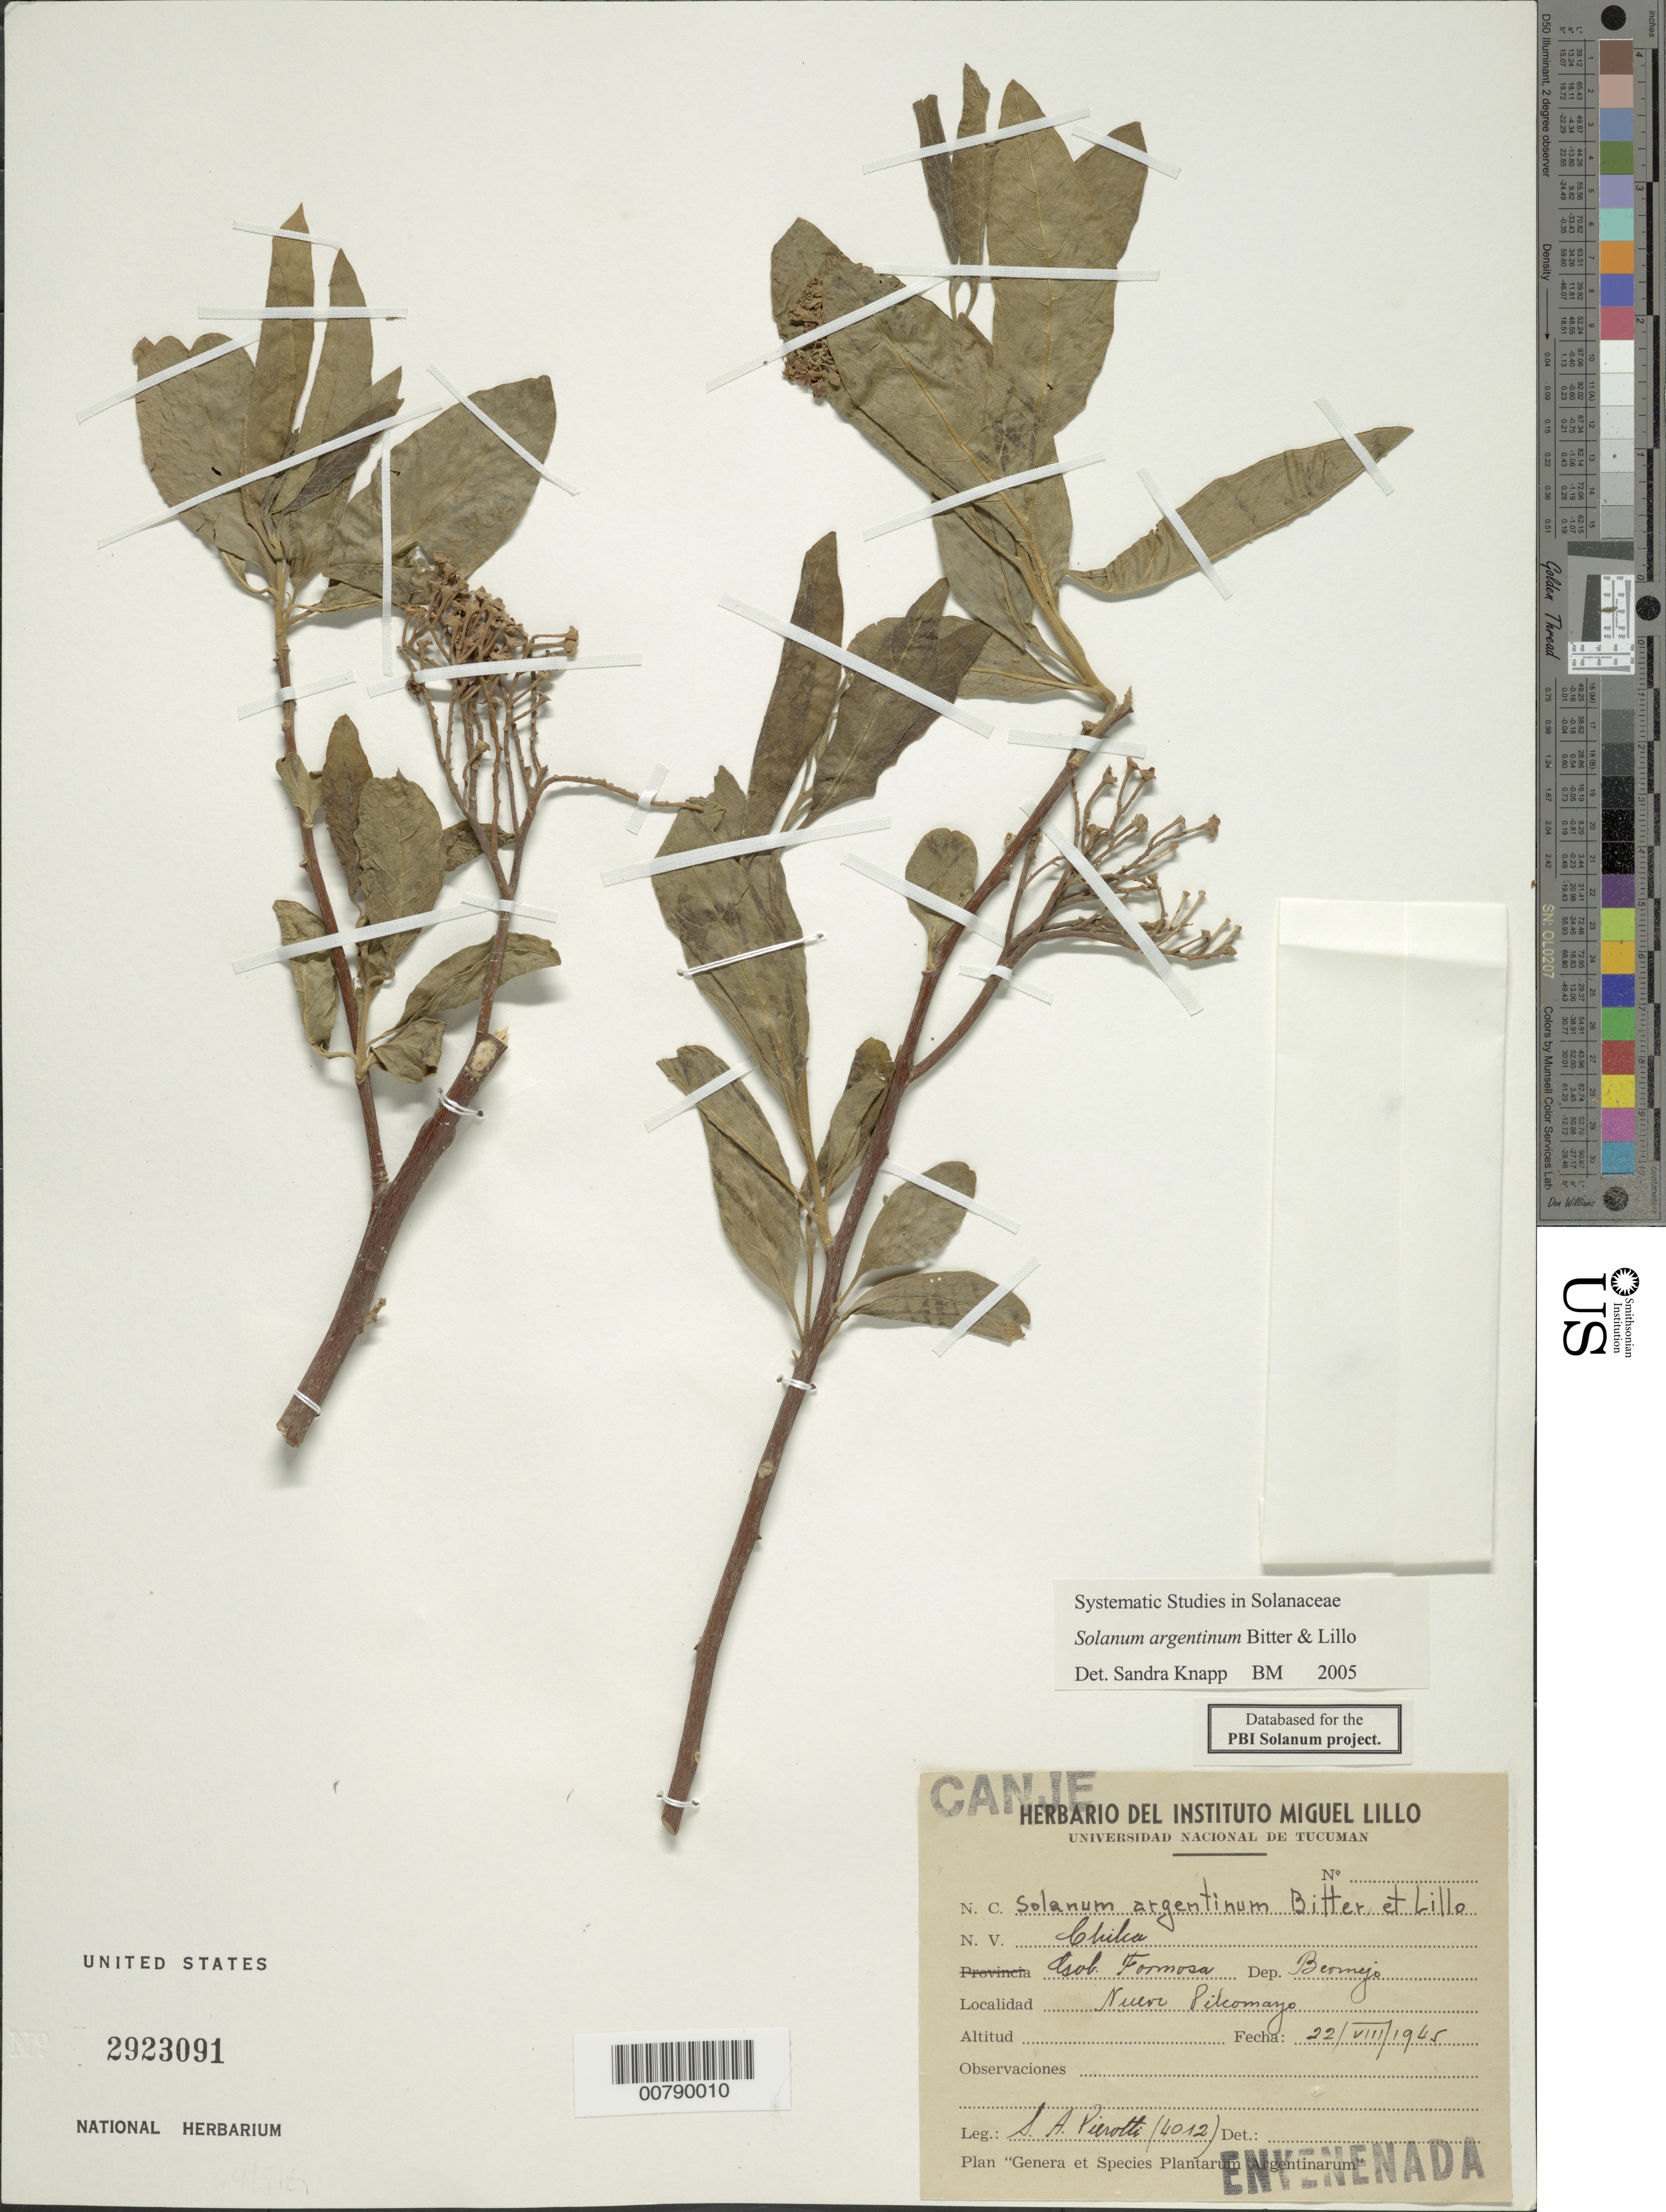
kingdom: Plantae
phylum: Tracheophyta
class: Magnoliopsida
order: Solanales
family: Solanaceae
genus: Solanum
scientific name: Solanum argentinum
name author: Bitter & Lillo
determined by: Knapp, S. D.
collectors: S. A. Pierotti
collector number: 4012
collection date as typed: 22 Aug 1945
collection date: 1945-08-22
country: Argentina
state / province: Formosa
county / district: Bermejo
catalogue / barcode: US 2923091